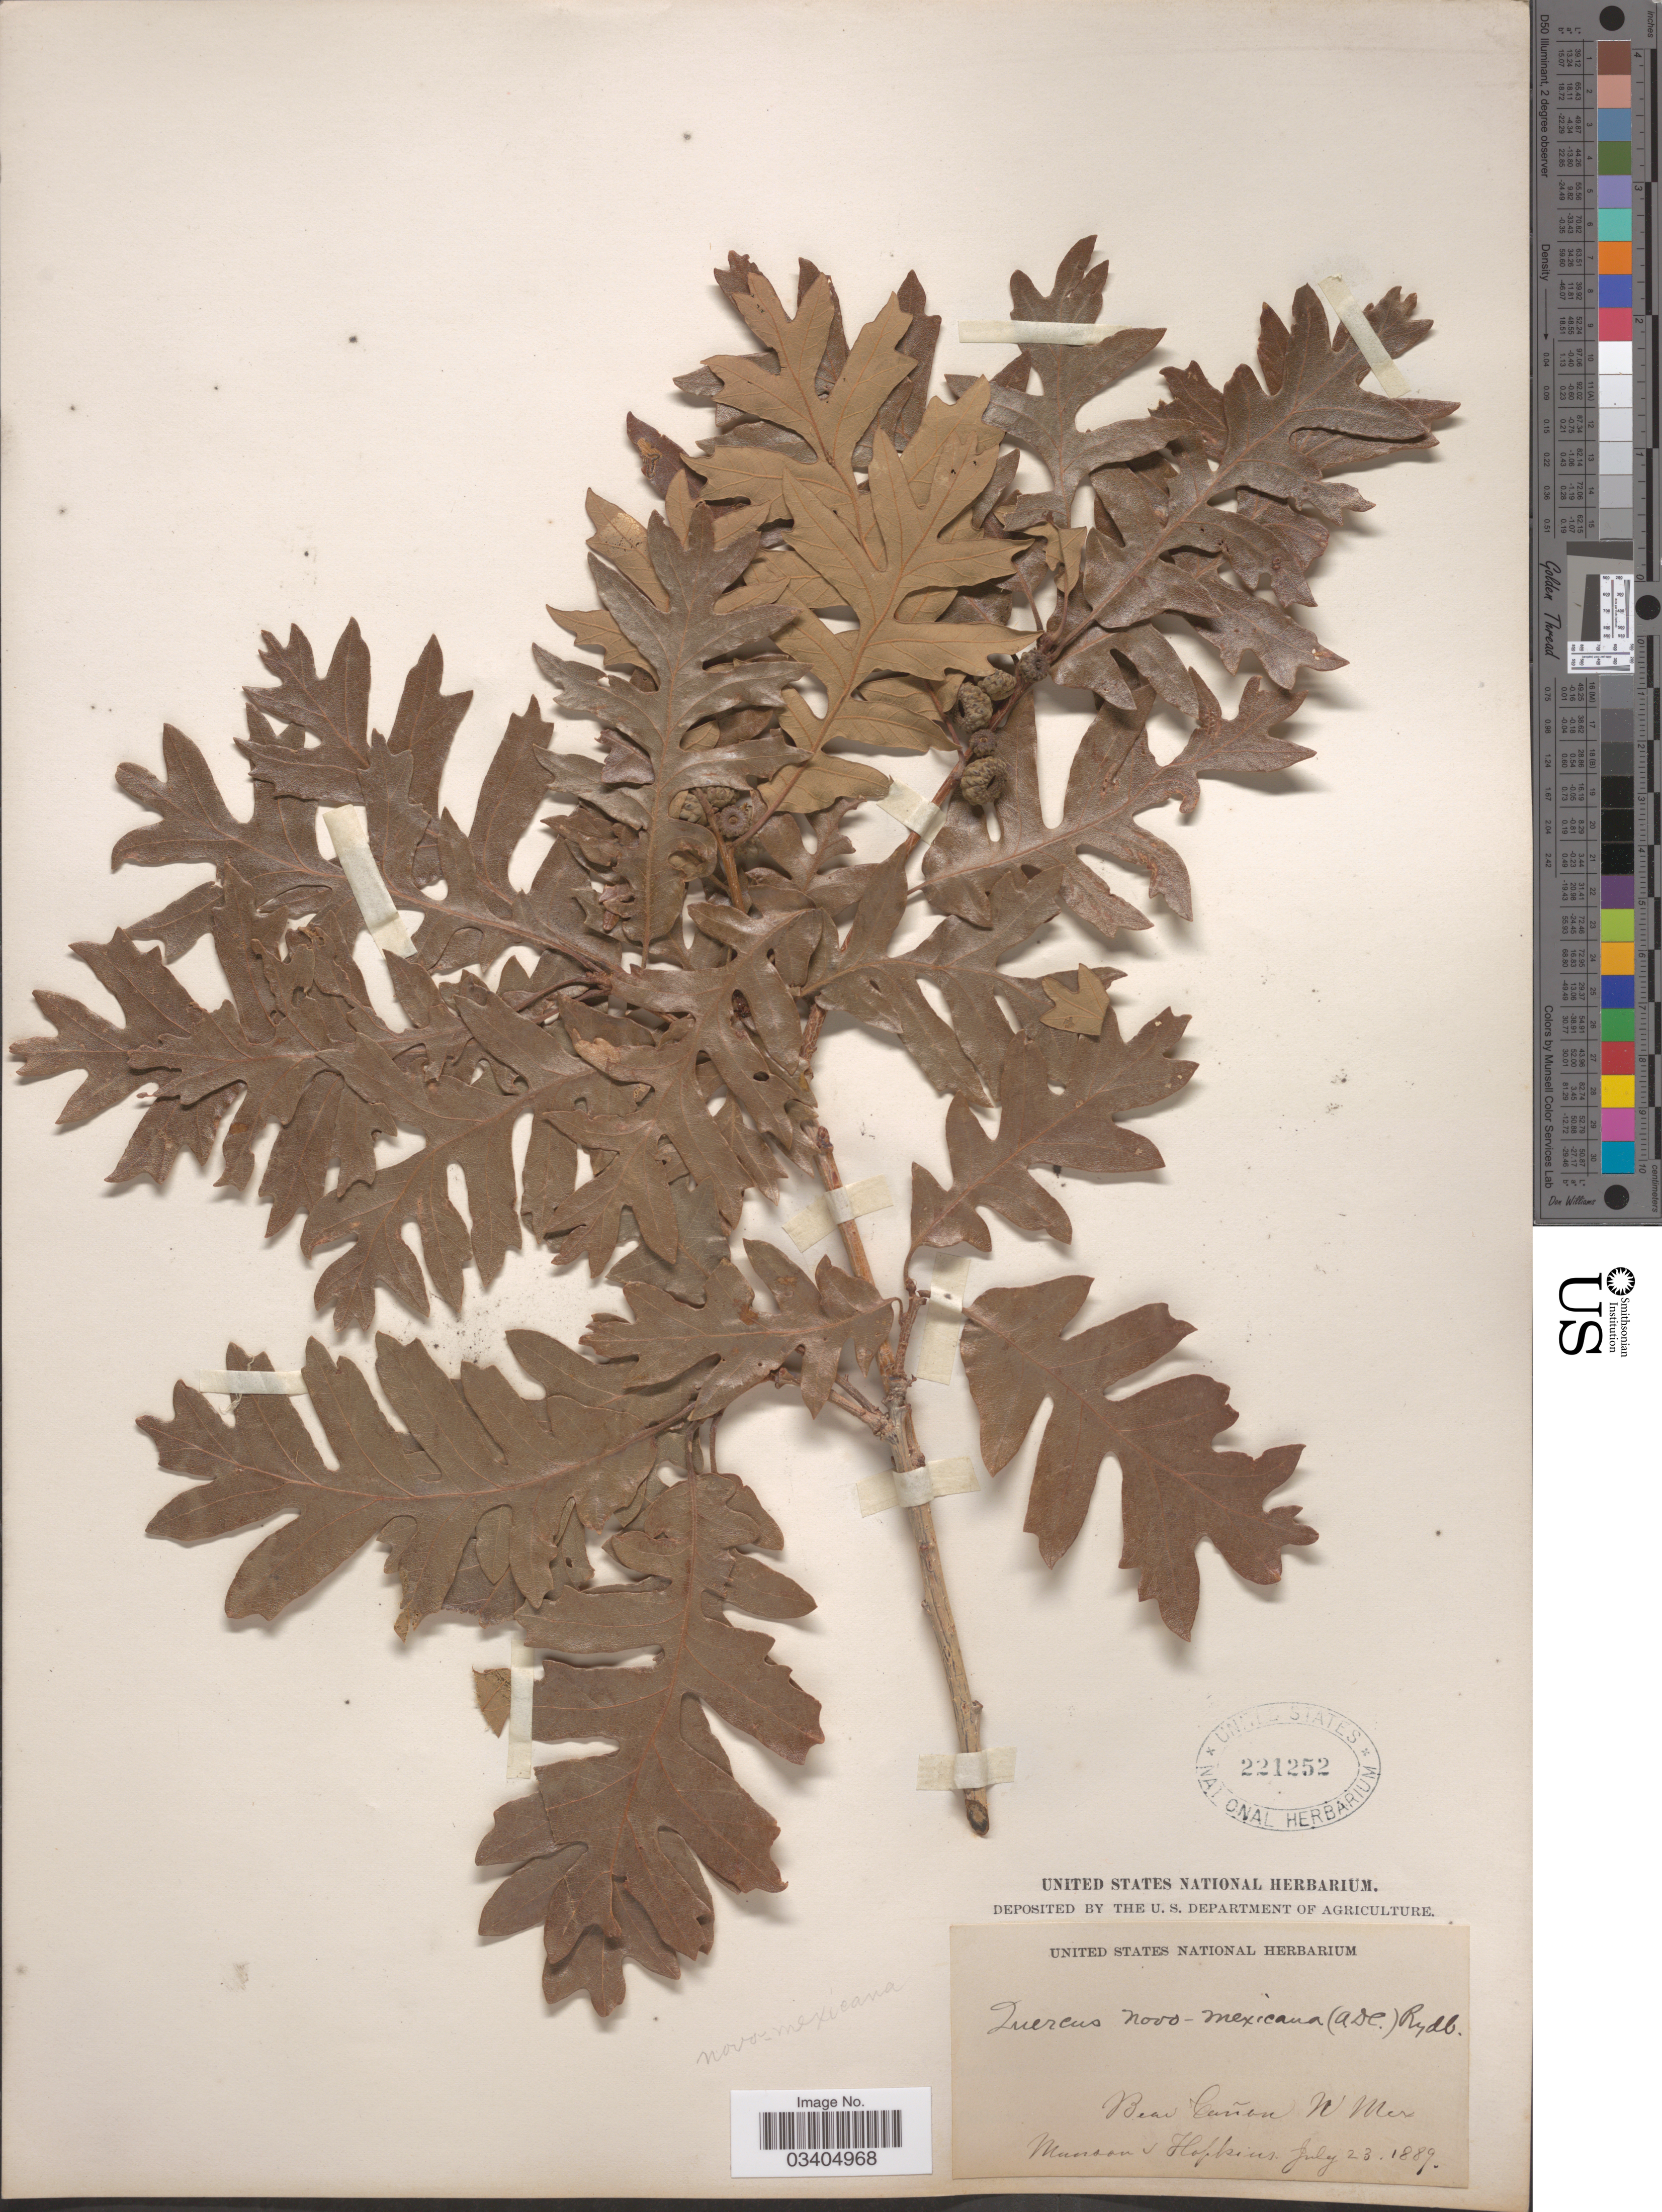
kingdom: Plantae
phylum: Tracheophyta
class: Magnoliopsida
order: Fagales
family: Fagaceae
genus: Quercus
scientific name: Quercus gambelii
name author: Nutt.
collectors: M. Hopkins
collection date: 1889-07-23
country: United States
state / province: New Mexico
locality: Bear Cañon.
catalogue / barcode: US 221252